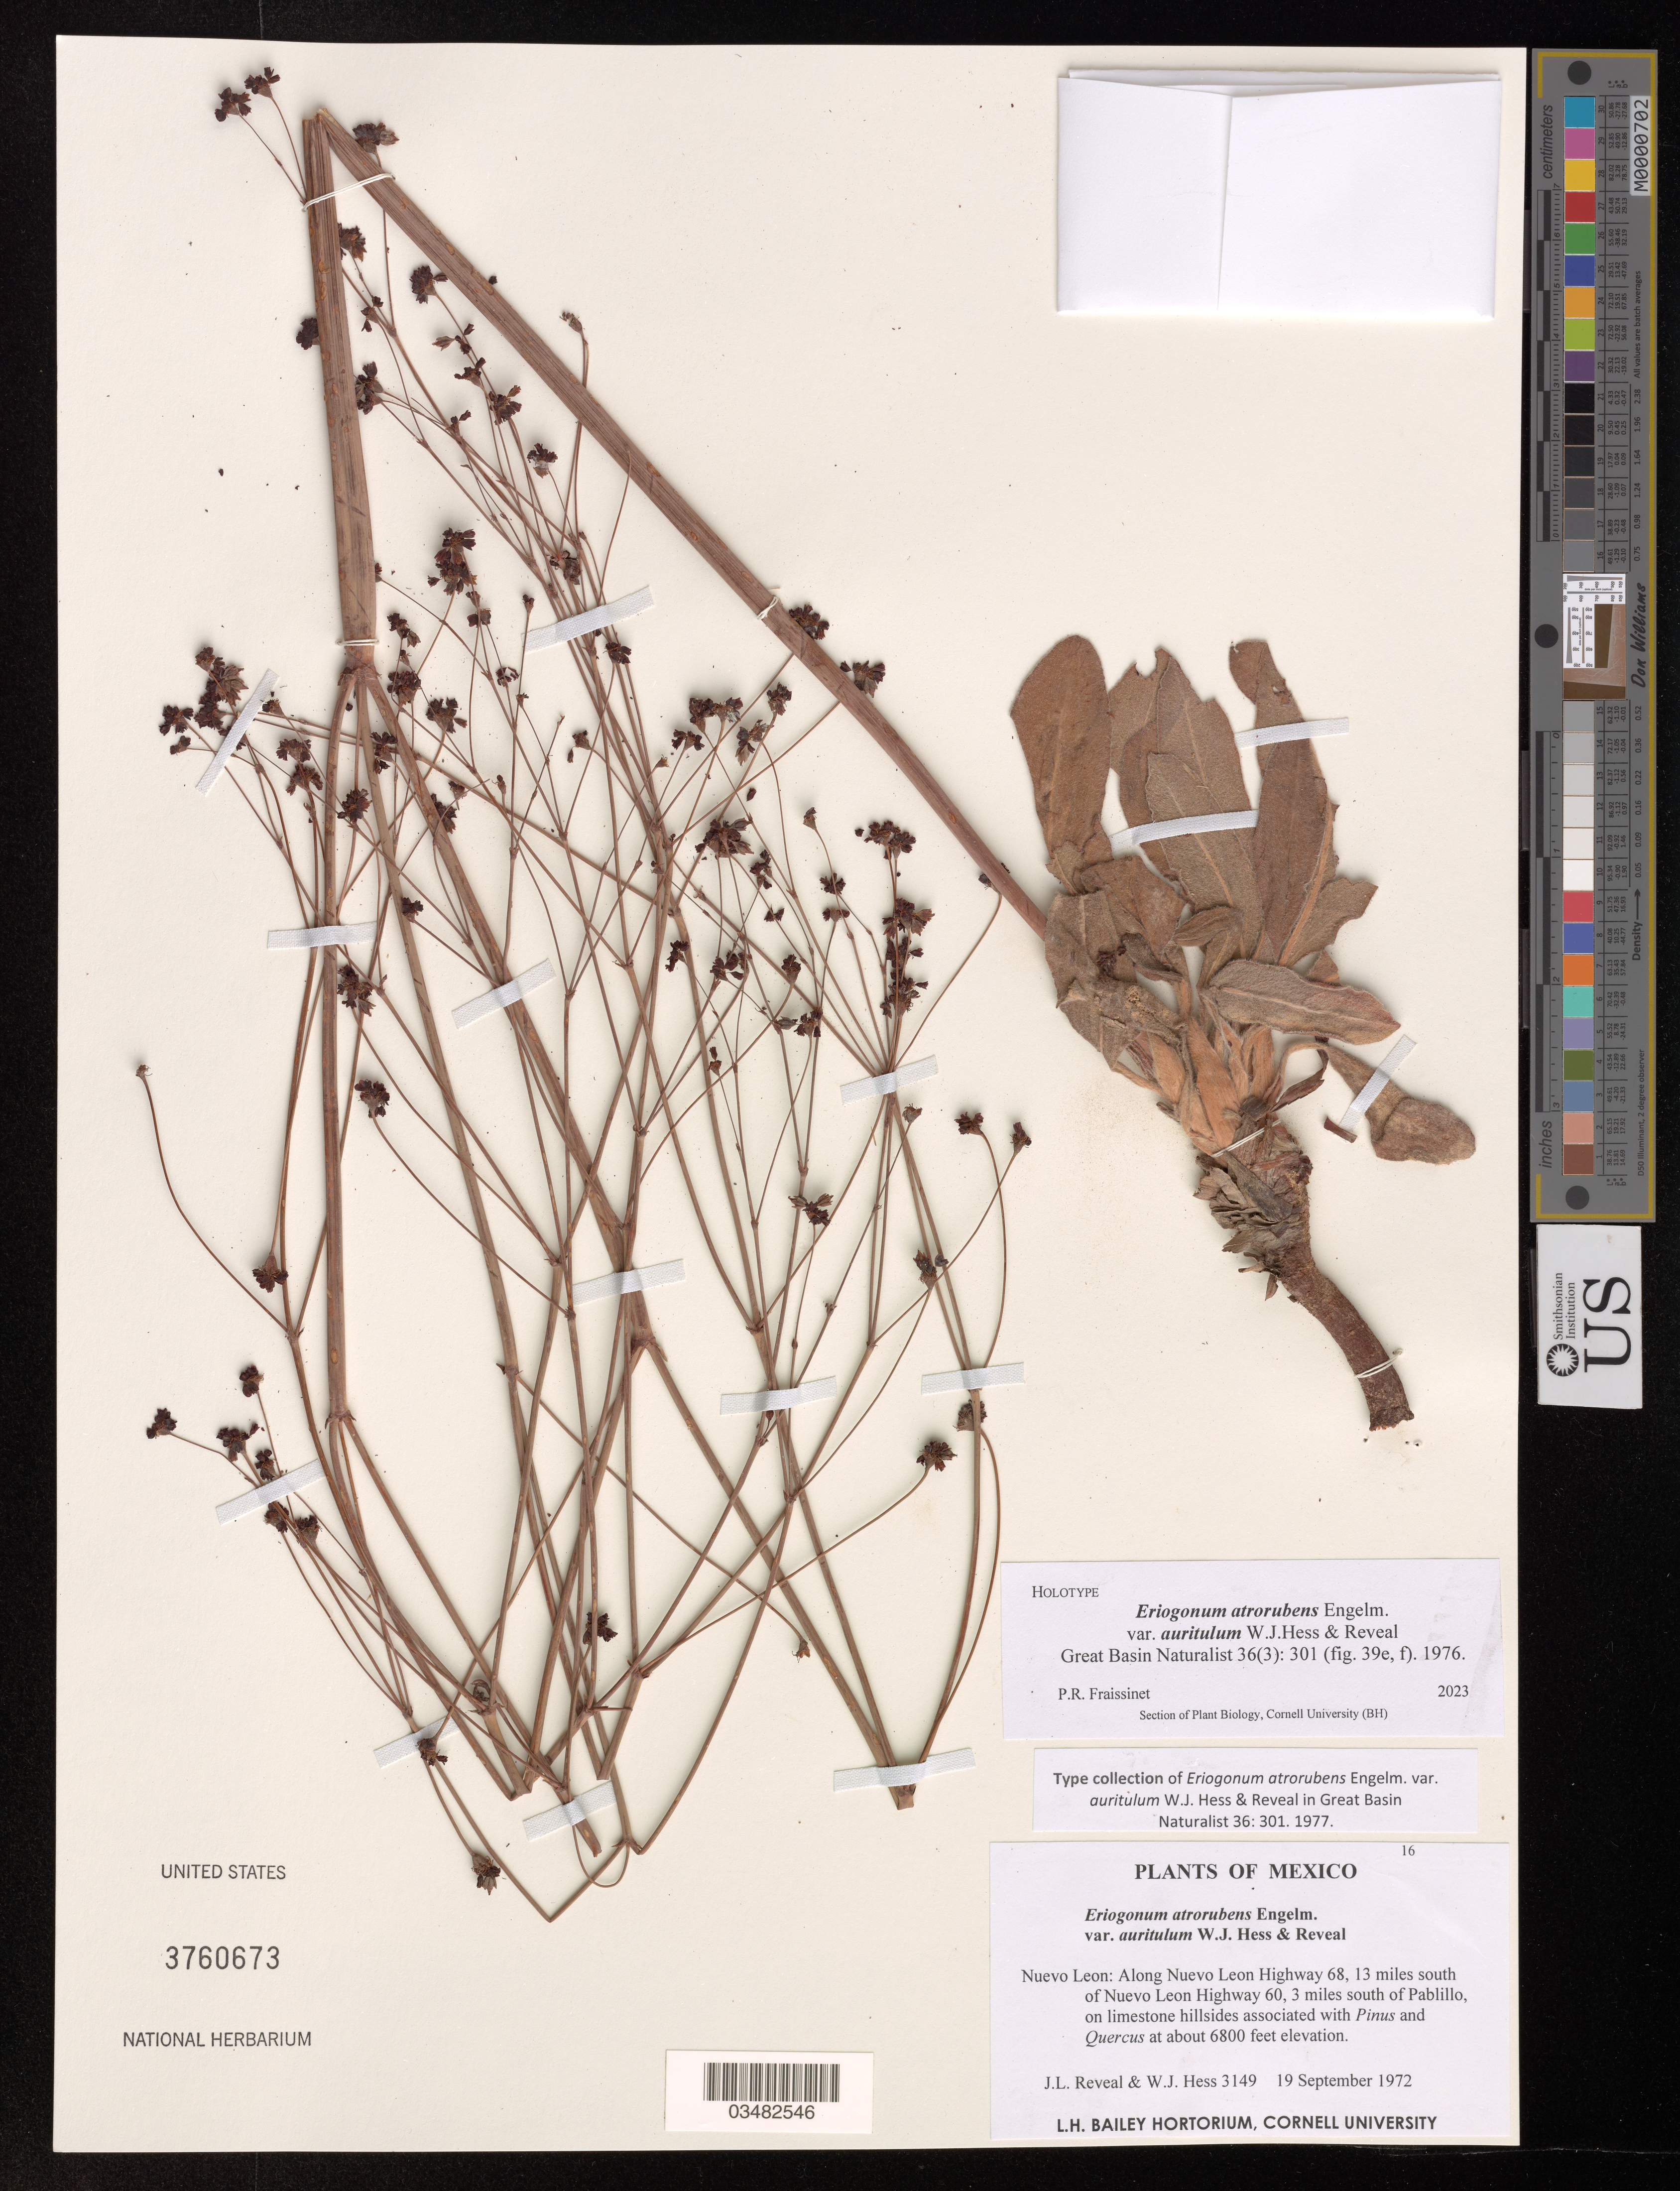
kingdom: Plantae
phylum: Tracheophyta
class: Magnoliopsida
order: Caryophyllales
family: Polygonaceae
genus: Eriogonum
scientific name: Eriogonum atrorubens var. auritulum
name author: W.J. Hess & Reveal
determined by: Fraissinet, P. R.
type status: Holotype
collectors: J. L. Reveal & W. Hess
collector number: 3149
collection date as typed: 19 Sep 1972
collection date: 1972-09-19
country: Mexico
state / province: Nuevo León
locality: Along Nuevo Leon Highway 68, 13 miles south of Nuevo Leon Highway 60, 3 miles south of Pablillo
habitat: limestone hillsides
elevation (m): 2073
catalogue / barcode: US 3760673